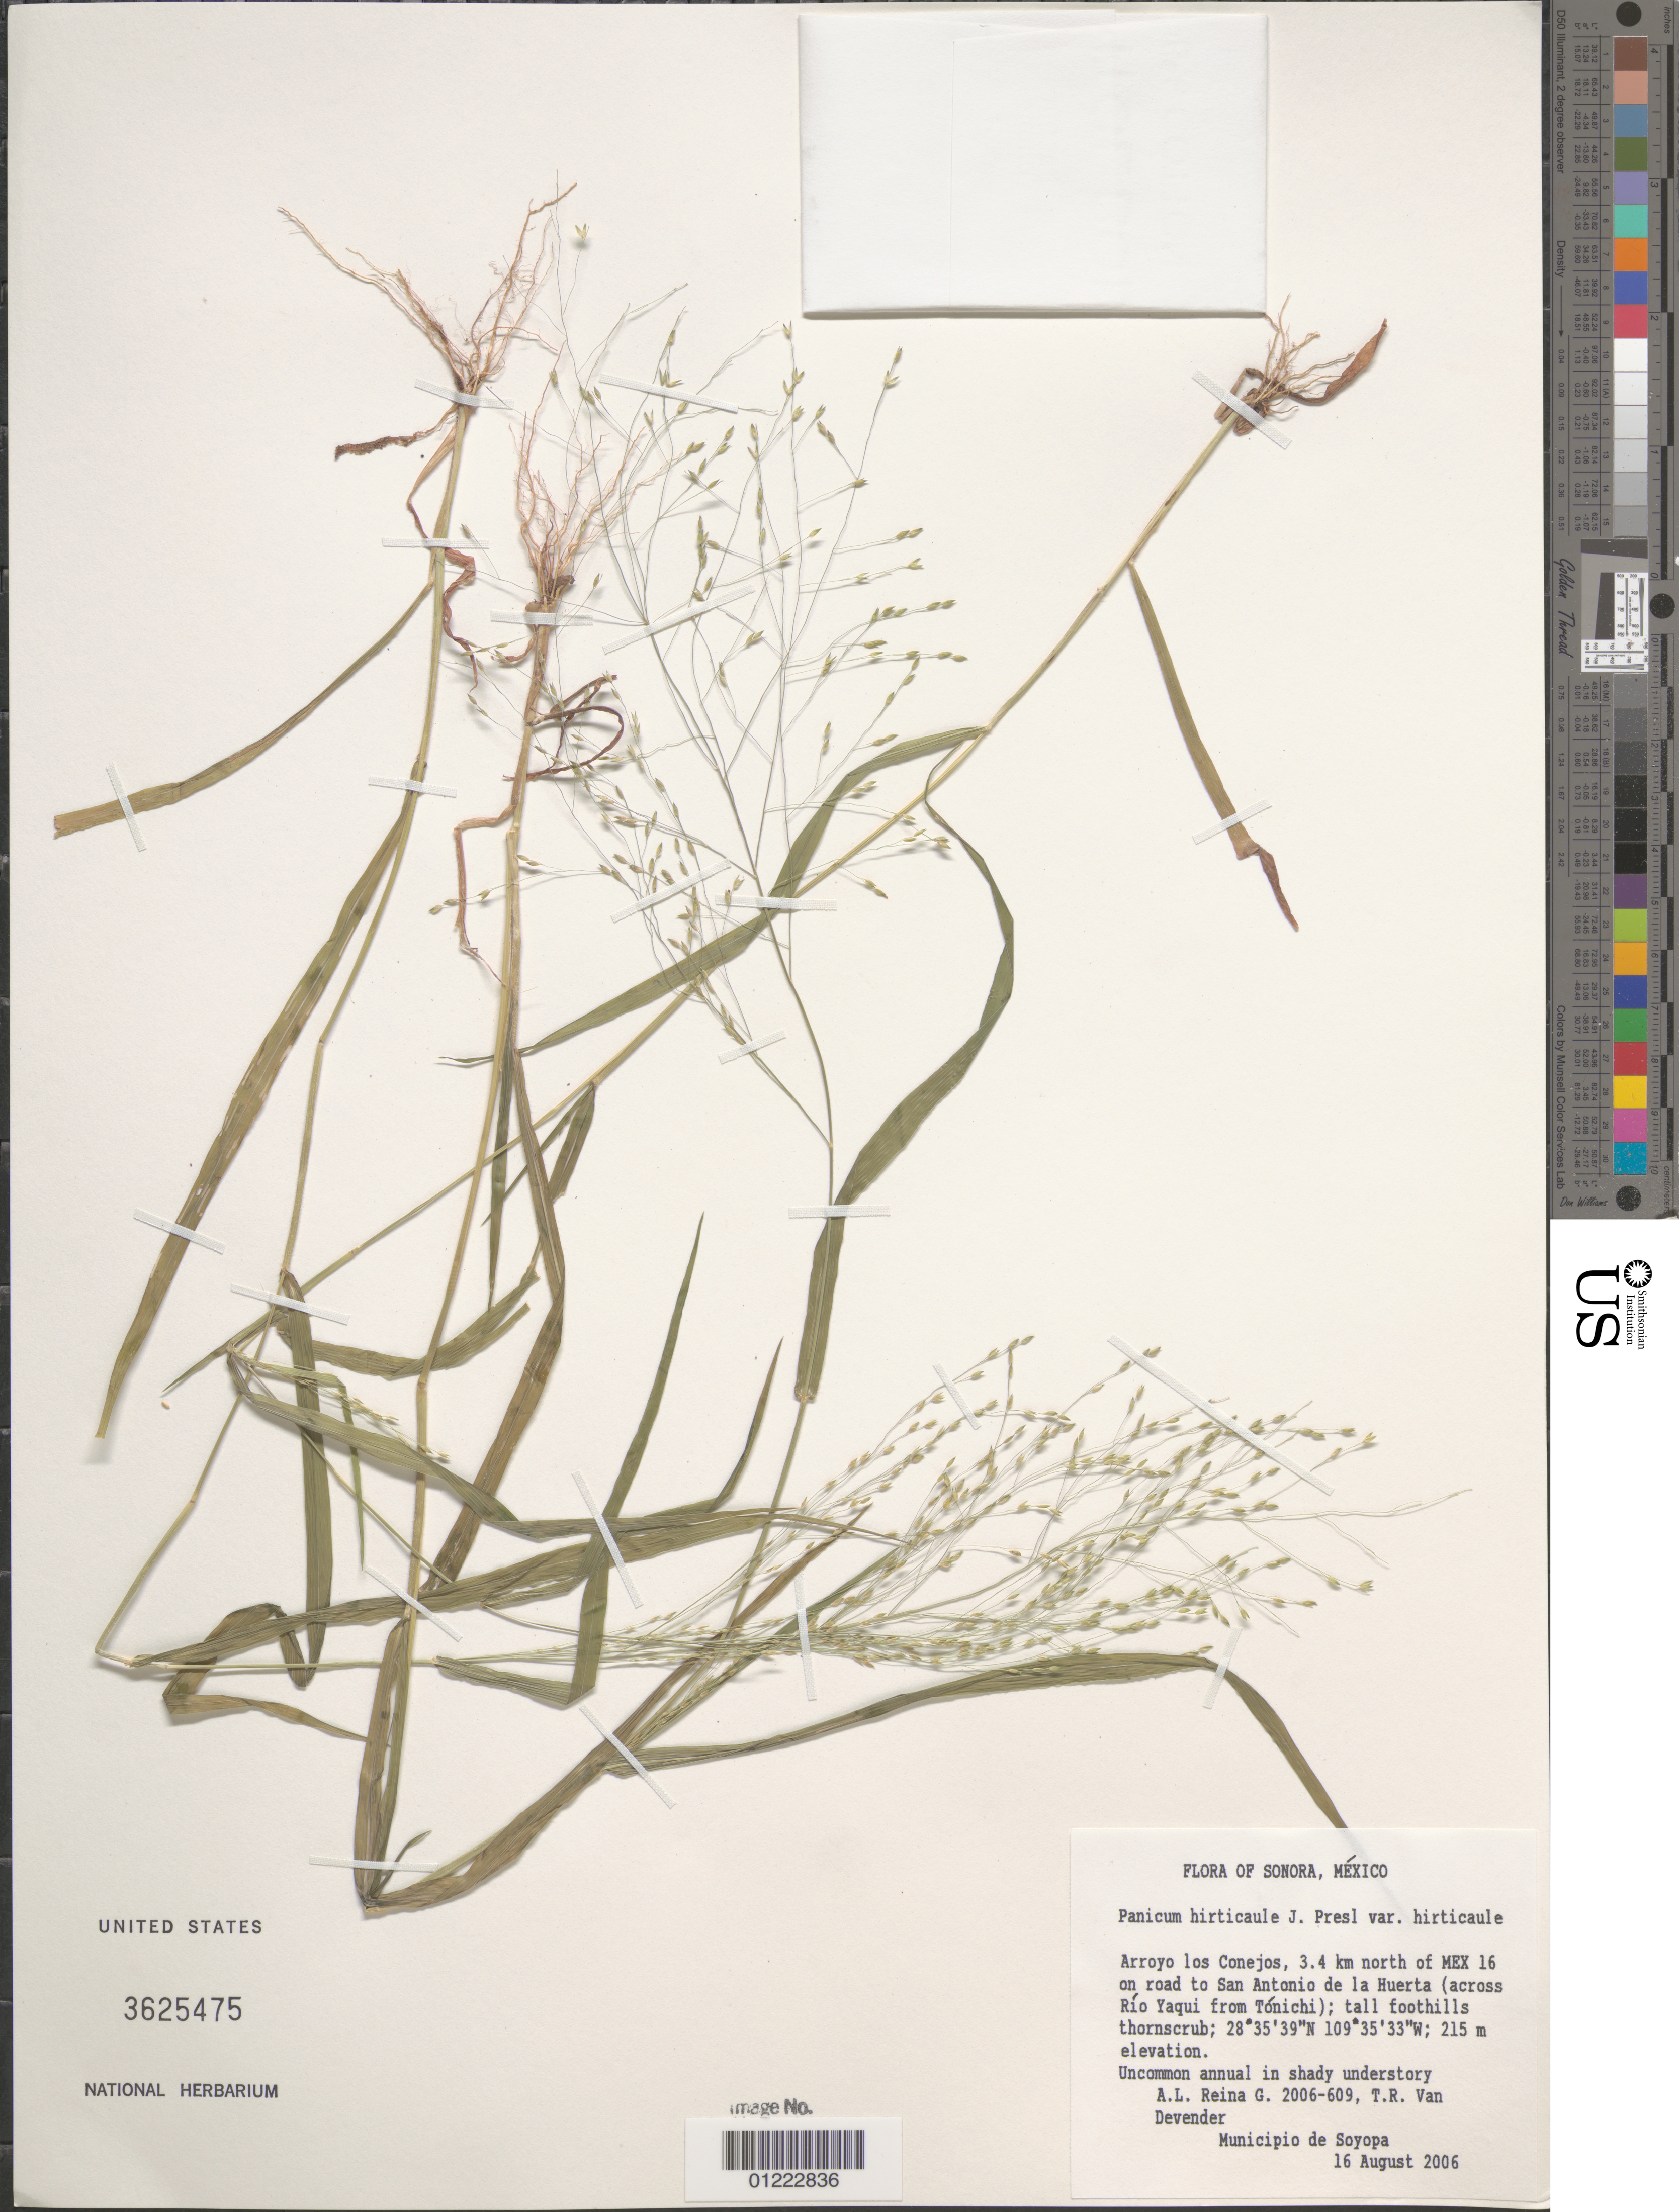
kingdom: Plantae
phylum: Tracheophyta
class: Liliopsida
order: Poales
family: Poaceae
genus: Panicum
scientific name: Panicum hirticaule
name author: J. Presl in C. Presl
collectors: A. L. Reina G. & T. R. Van Devender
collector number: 2006-609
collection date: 2006-08-16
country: Mexico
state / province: Sonora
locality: Municipio de Soyopa Arroyo los Conejos, 3.4 km north of MEX 16 on road to San Antonio de la Huerta (across Rio Yaqui from Tonichi);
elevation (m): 215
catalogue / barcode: US 3625475